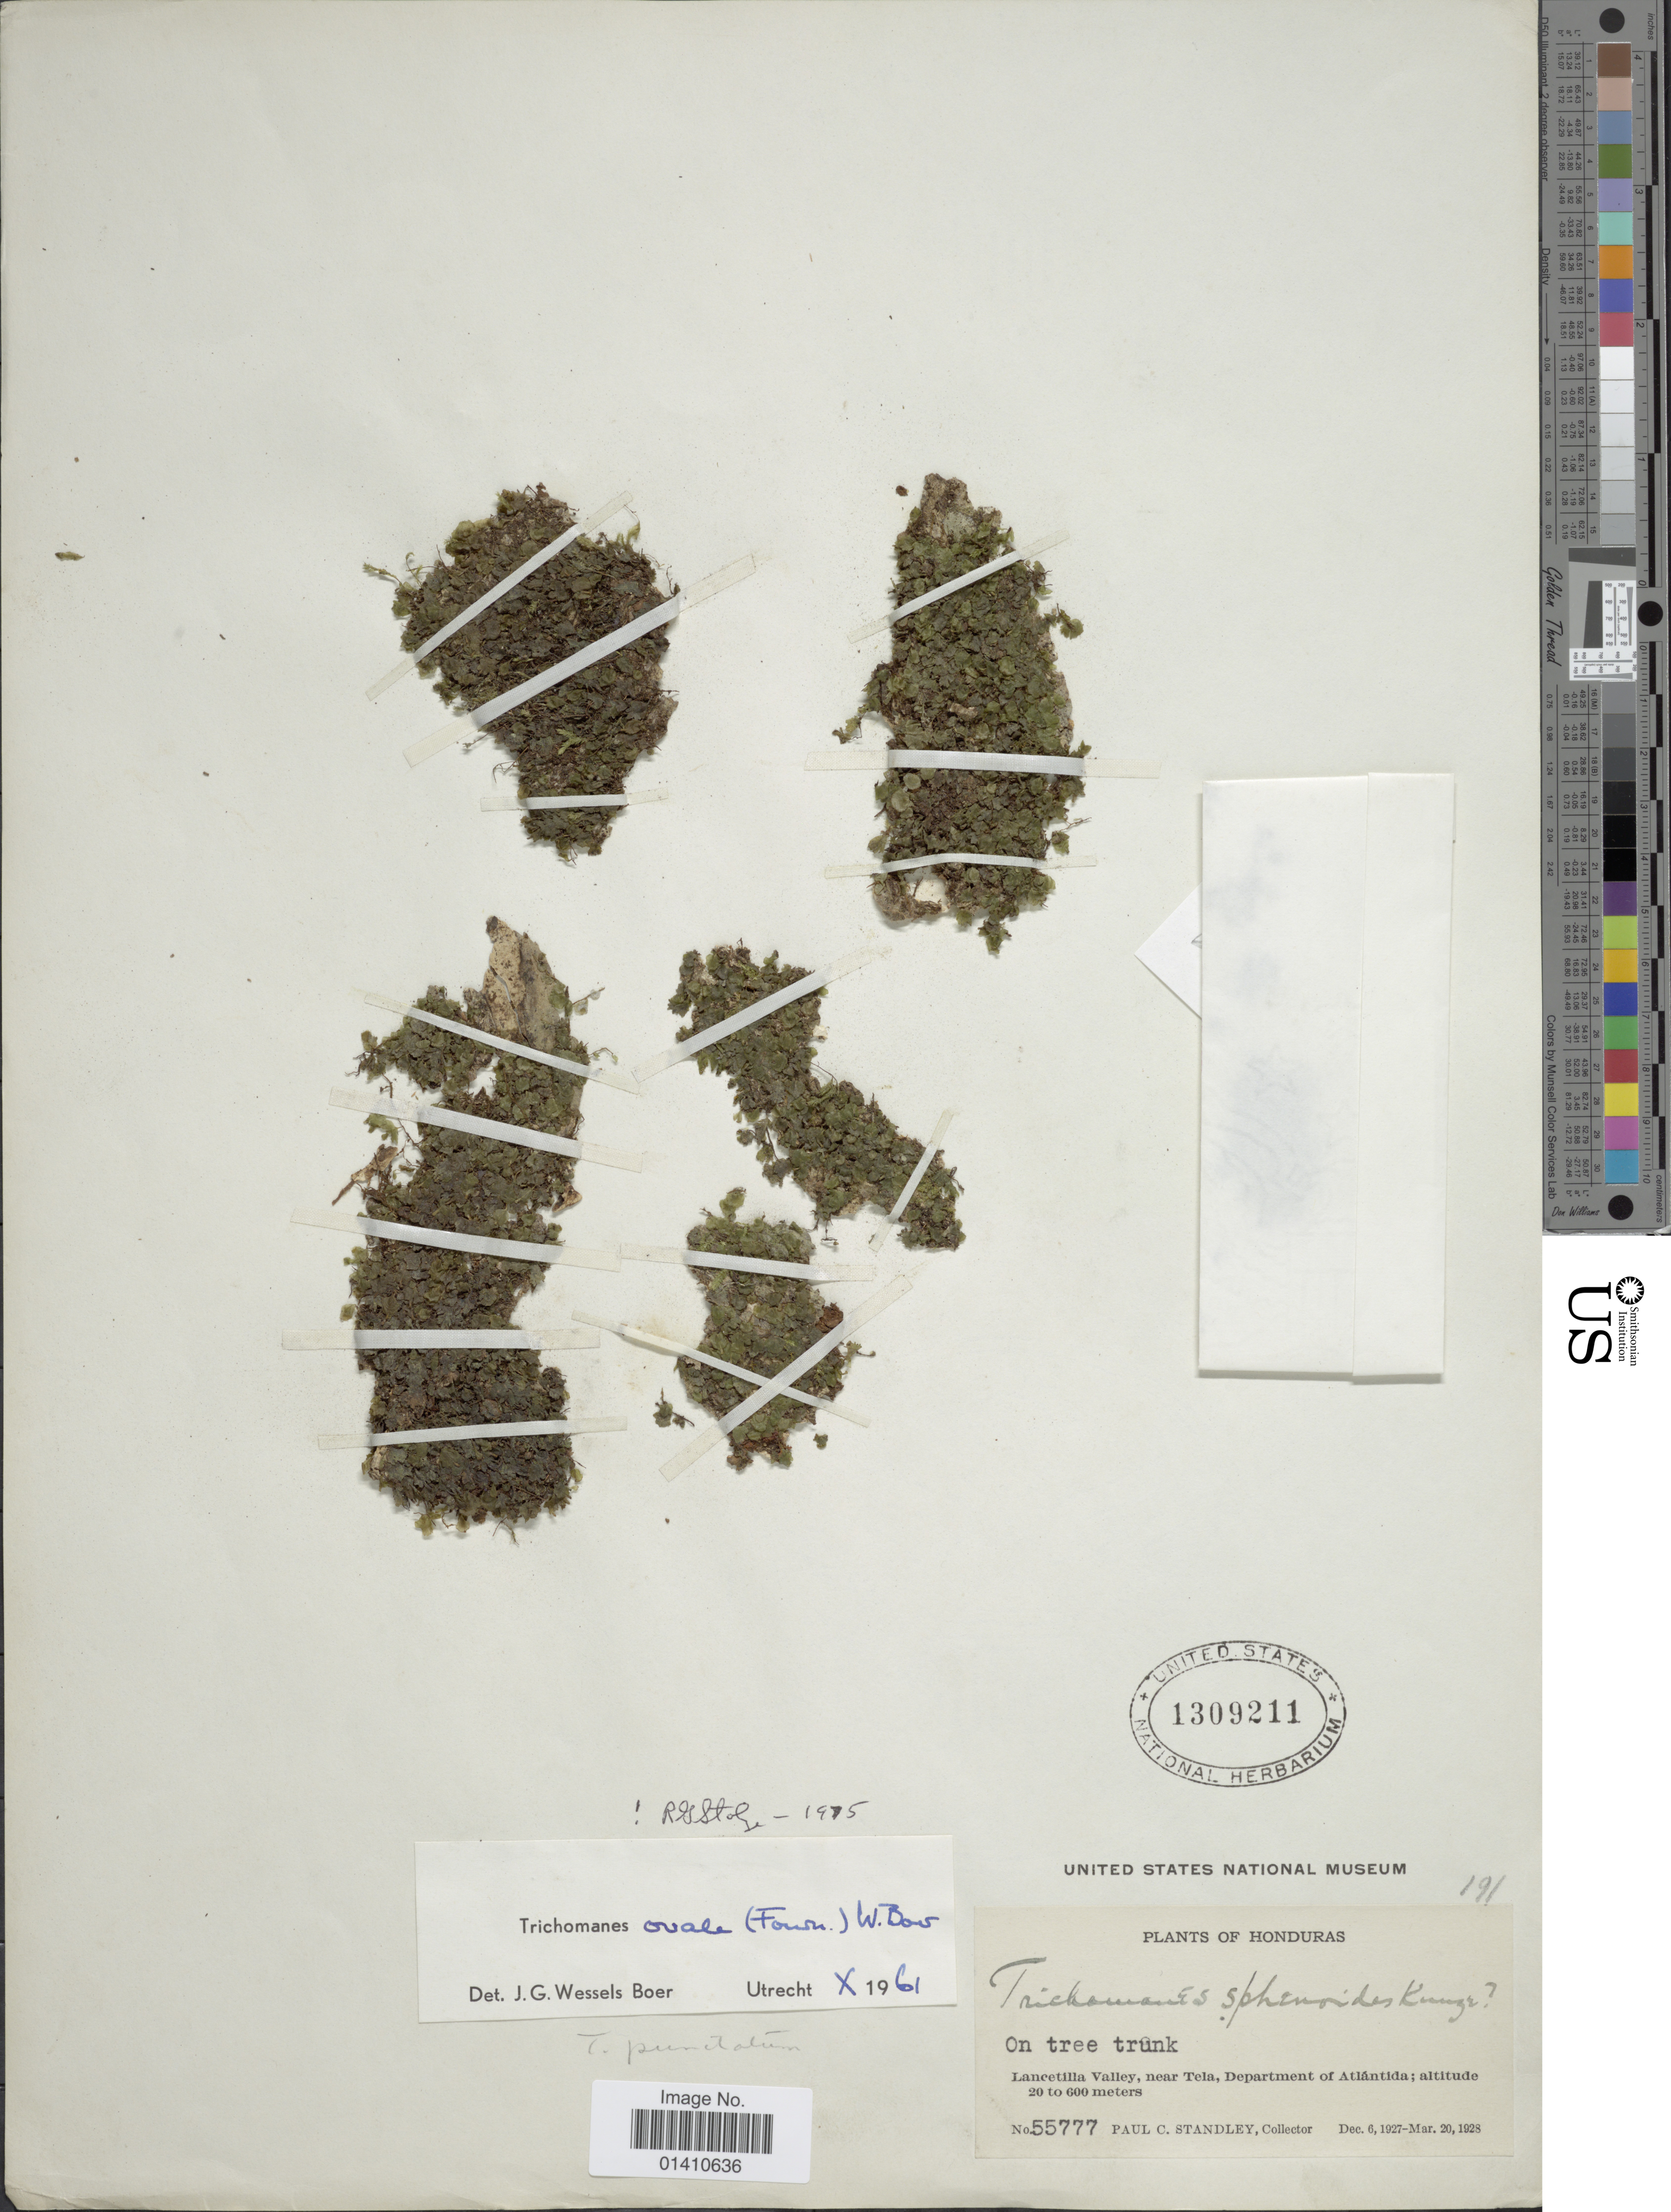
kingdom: Plantae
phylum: Tracheophyta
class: Polypodiopsida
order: Hymenophyllales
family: Hymenophyllaceae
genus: Didymoglossum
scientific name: Didymoglossum ovale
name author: E. Fourn.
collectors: P. C. Standley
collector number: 55777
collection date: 1927-12-06/1928-03-20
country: Honduras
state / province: Atlántida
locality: Lancetilla Valley, near Tela, Department of Atlantida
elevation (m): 20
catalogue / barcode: US 1309211